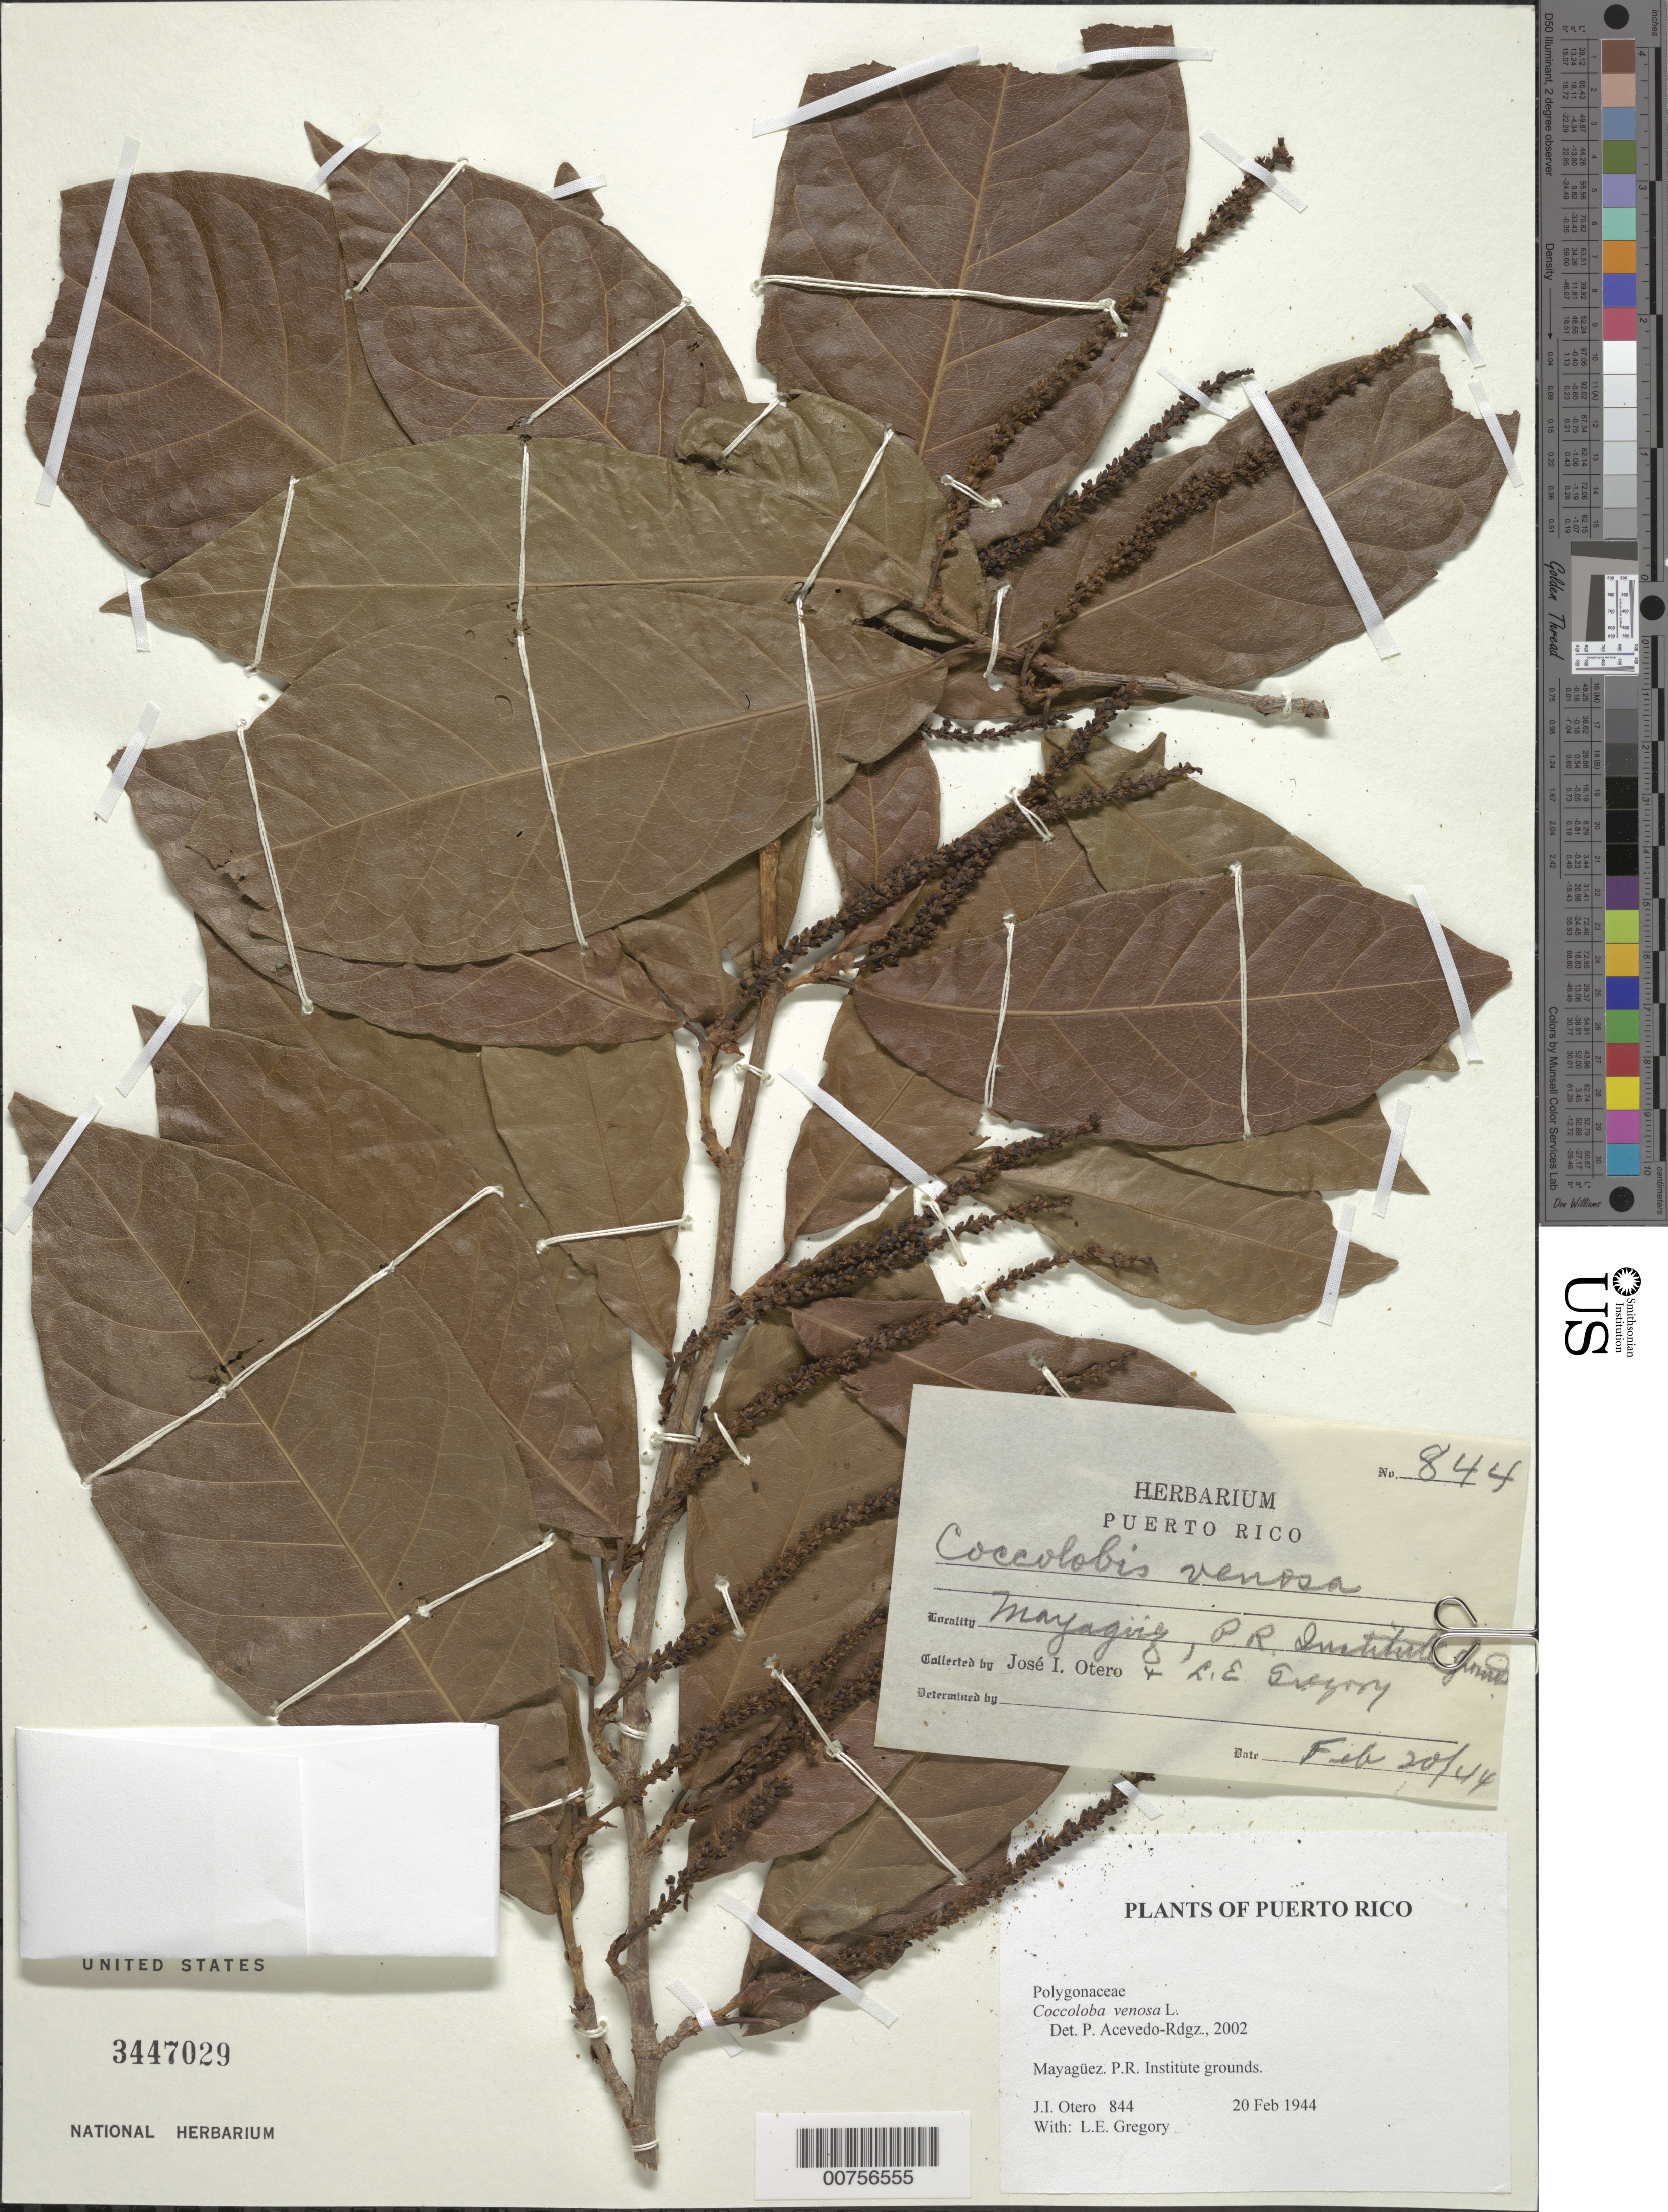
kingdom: Plantae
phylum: Tracheophyta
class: Magnoliopsida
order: Caryophyllales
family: Polygonaceae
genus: Coccoloba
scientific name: Coccoloba venosa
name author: L.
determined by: Acevedo-Rodríguez, P., (BOT), Smithsonian Institution - National Museum of Natural History (UNITED STATES)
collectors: J. Otero & L. E. Gregory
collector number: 844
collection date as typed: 20 Feb 1944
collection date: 1944-02-20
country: Puerto Rico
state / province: Mayagüez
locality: Mayagüez. P.R. Institute grounds.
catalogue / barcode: US 3447029